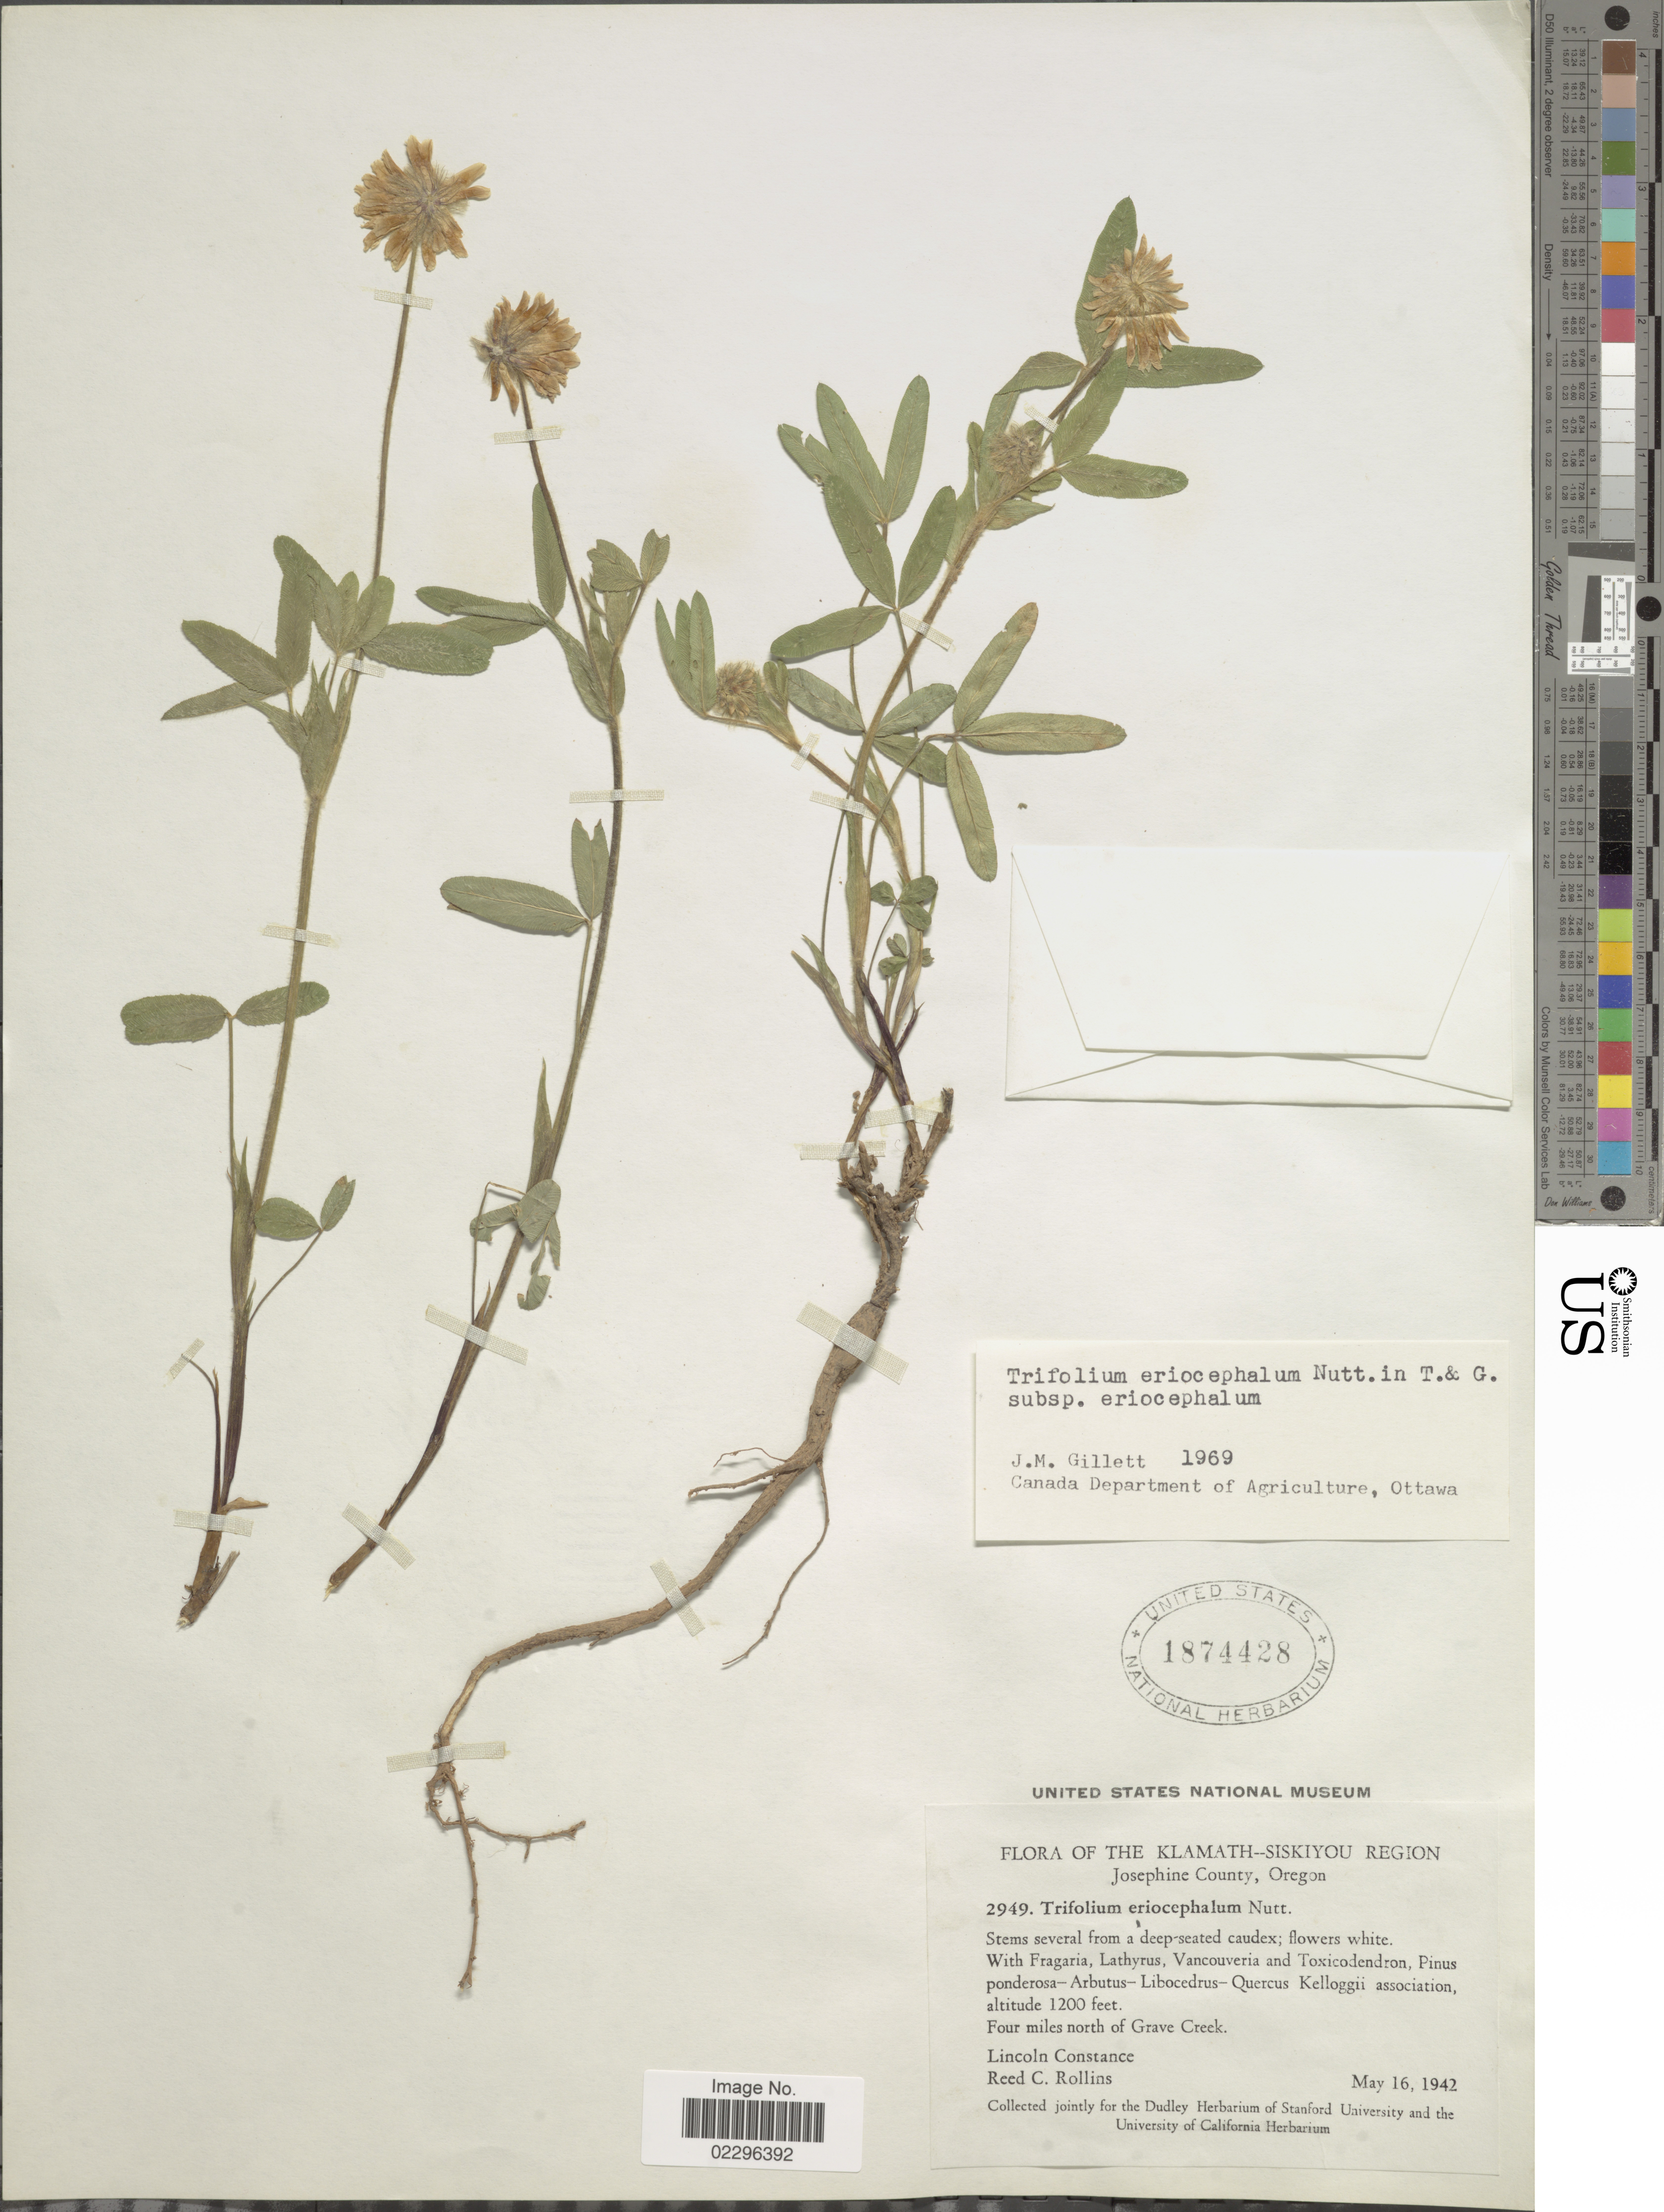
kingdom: Plantae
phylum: Tracheophyta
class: Magnoliopsida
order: Fabales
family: Fabaceae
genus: Trifolium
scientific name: Trifolium eriocephalum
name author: Nutt.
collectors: L. Constance & R. Collins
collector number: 2949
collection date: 1942-05-16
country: United States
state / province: Oregon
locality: Klamath-Siskiyou Region. Josephine County. four miles north of Grave Creek.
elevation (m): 366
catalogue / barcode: US 1874428